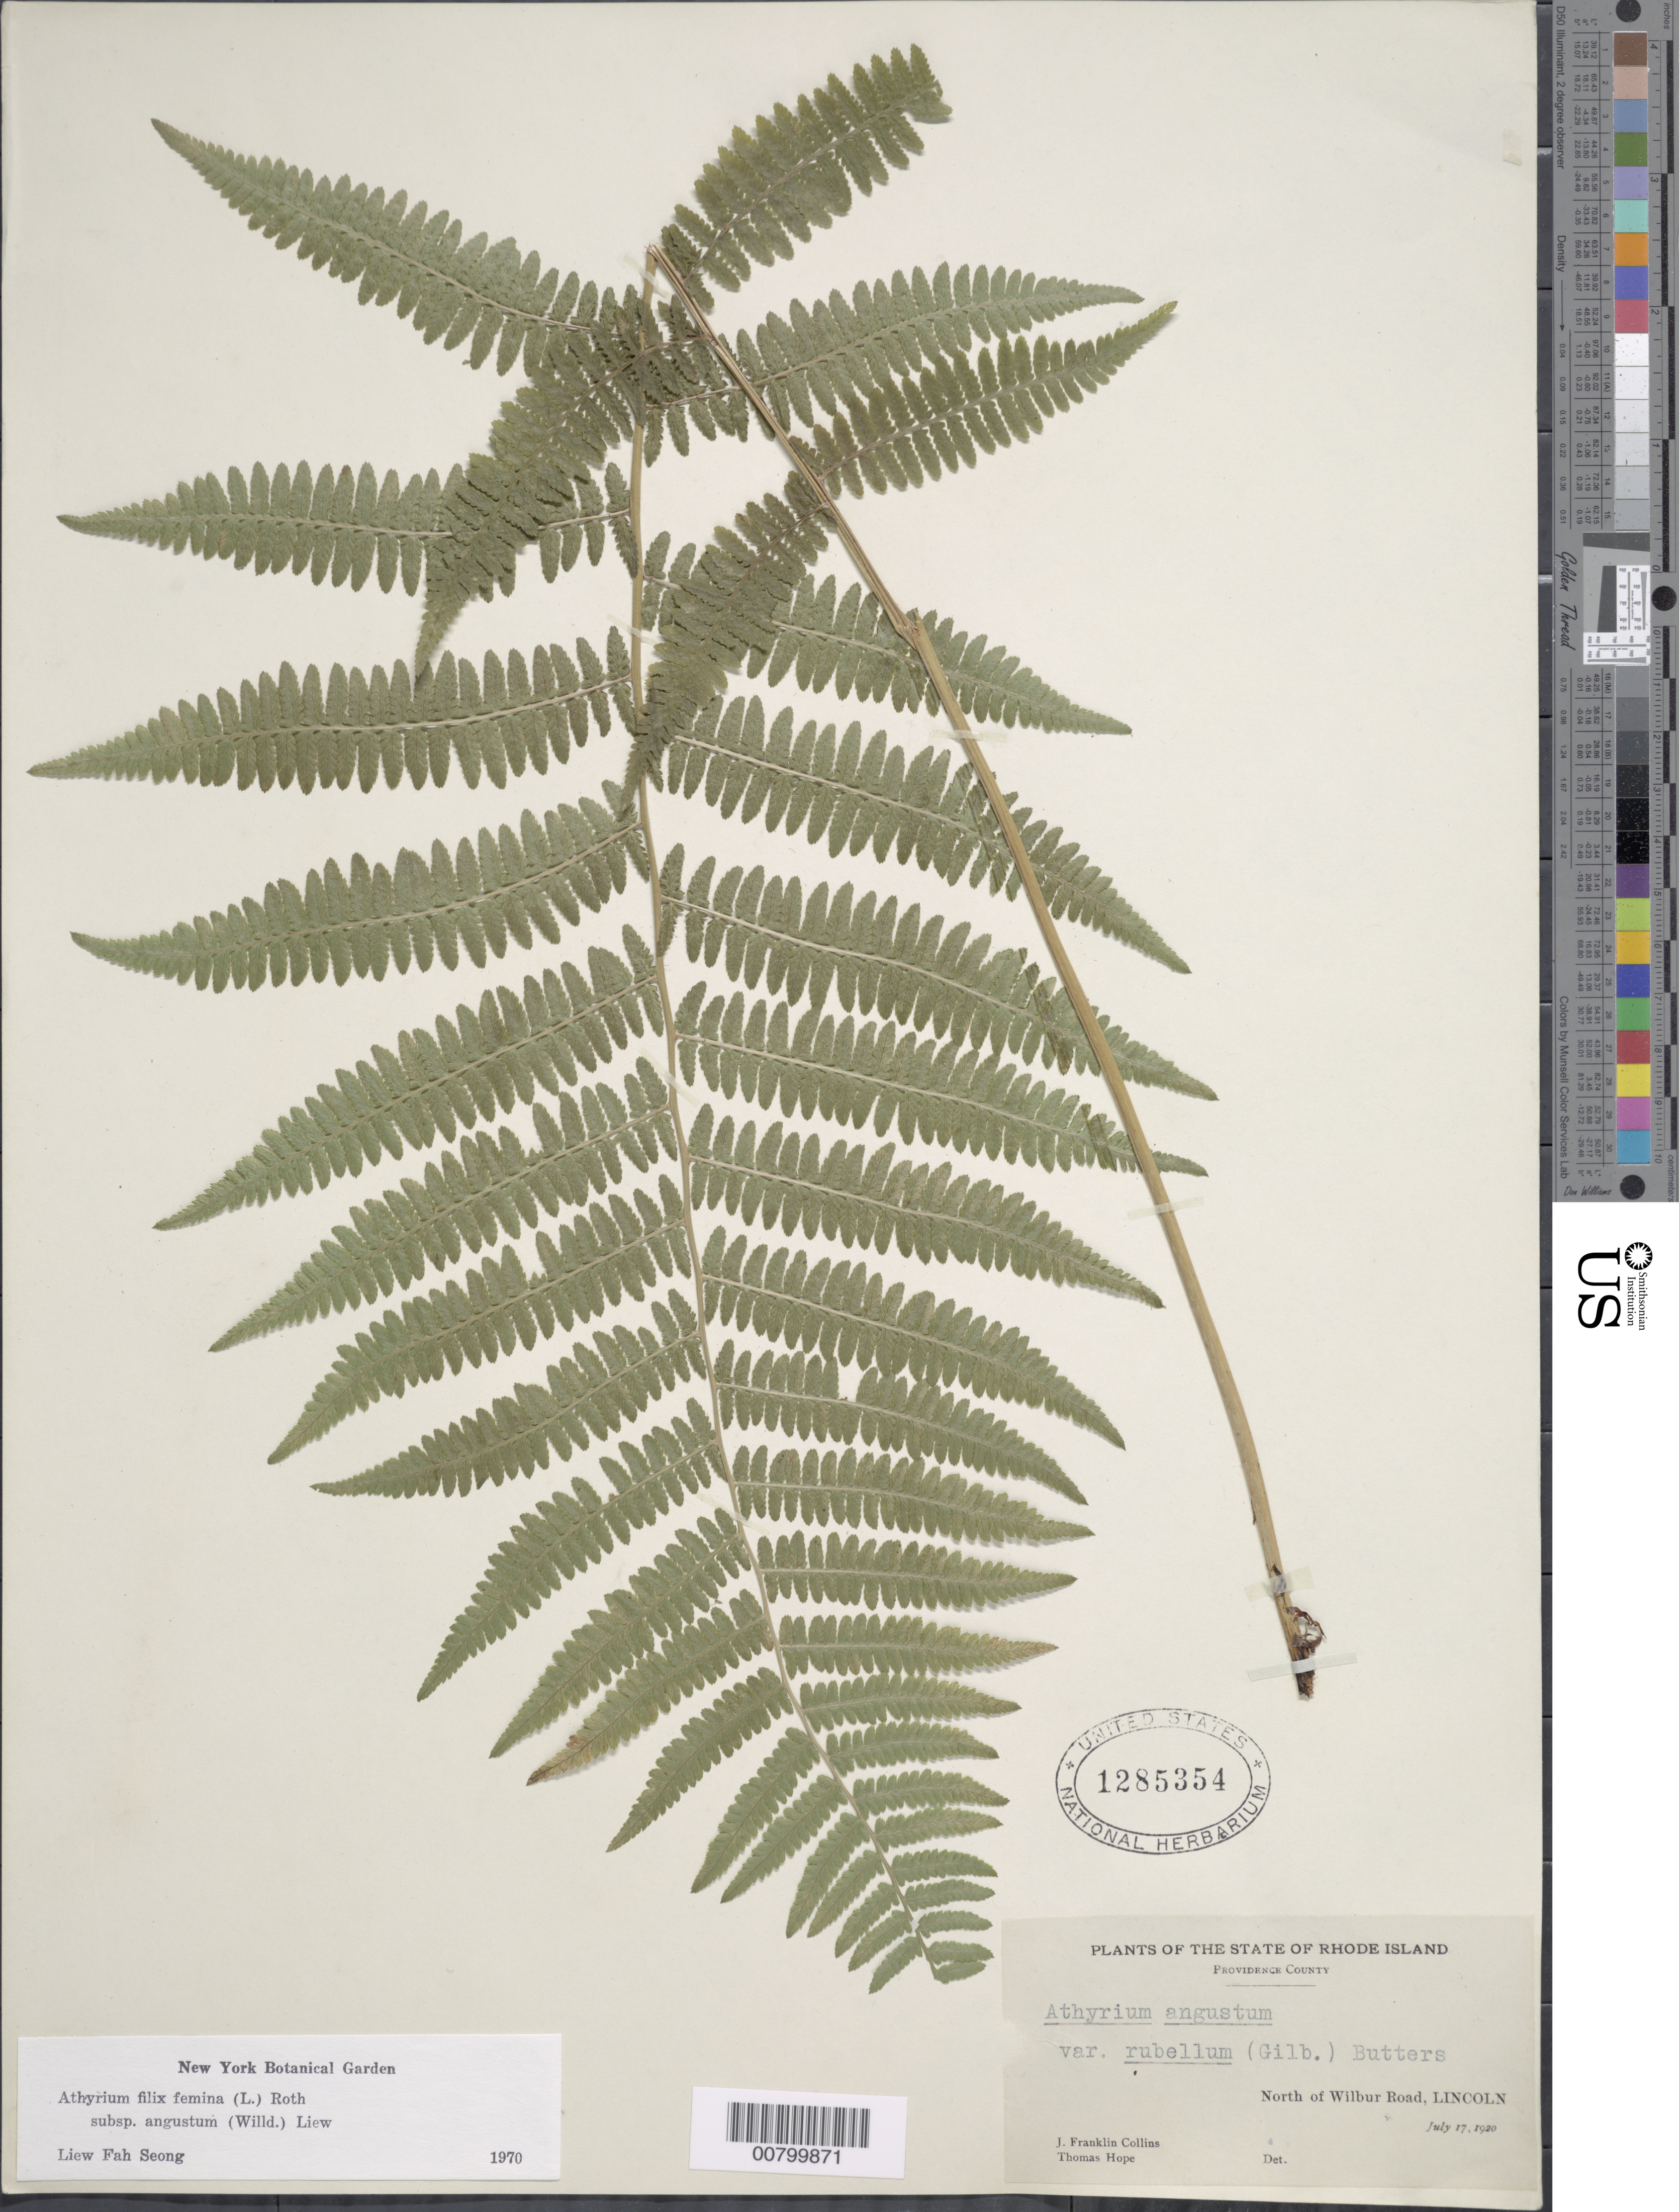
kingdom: Plantae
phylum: Tracheophyta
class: Polypodiopsida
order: Polypodiales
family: Athyriaceae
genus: Athyrium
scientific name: Athyrium filix-femina subsp. angustatum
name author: (Willd.) R.T. Clausen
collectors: J. Collins & T. Hope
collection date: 1920-07-17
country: United States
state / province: Rhode Island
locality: Providence County, North of Wilbur Road, Lincoln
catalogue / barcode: US 1285354